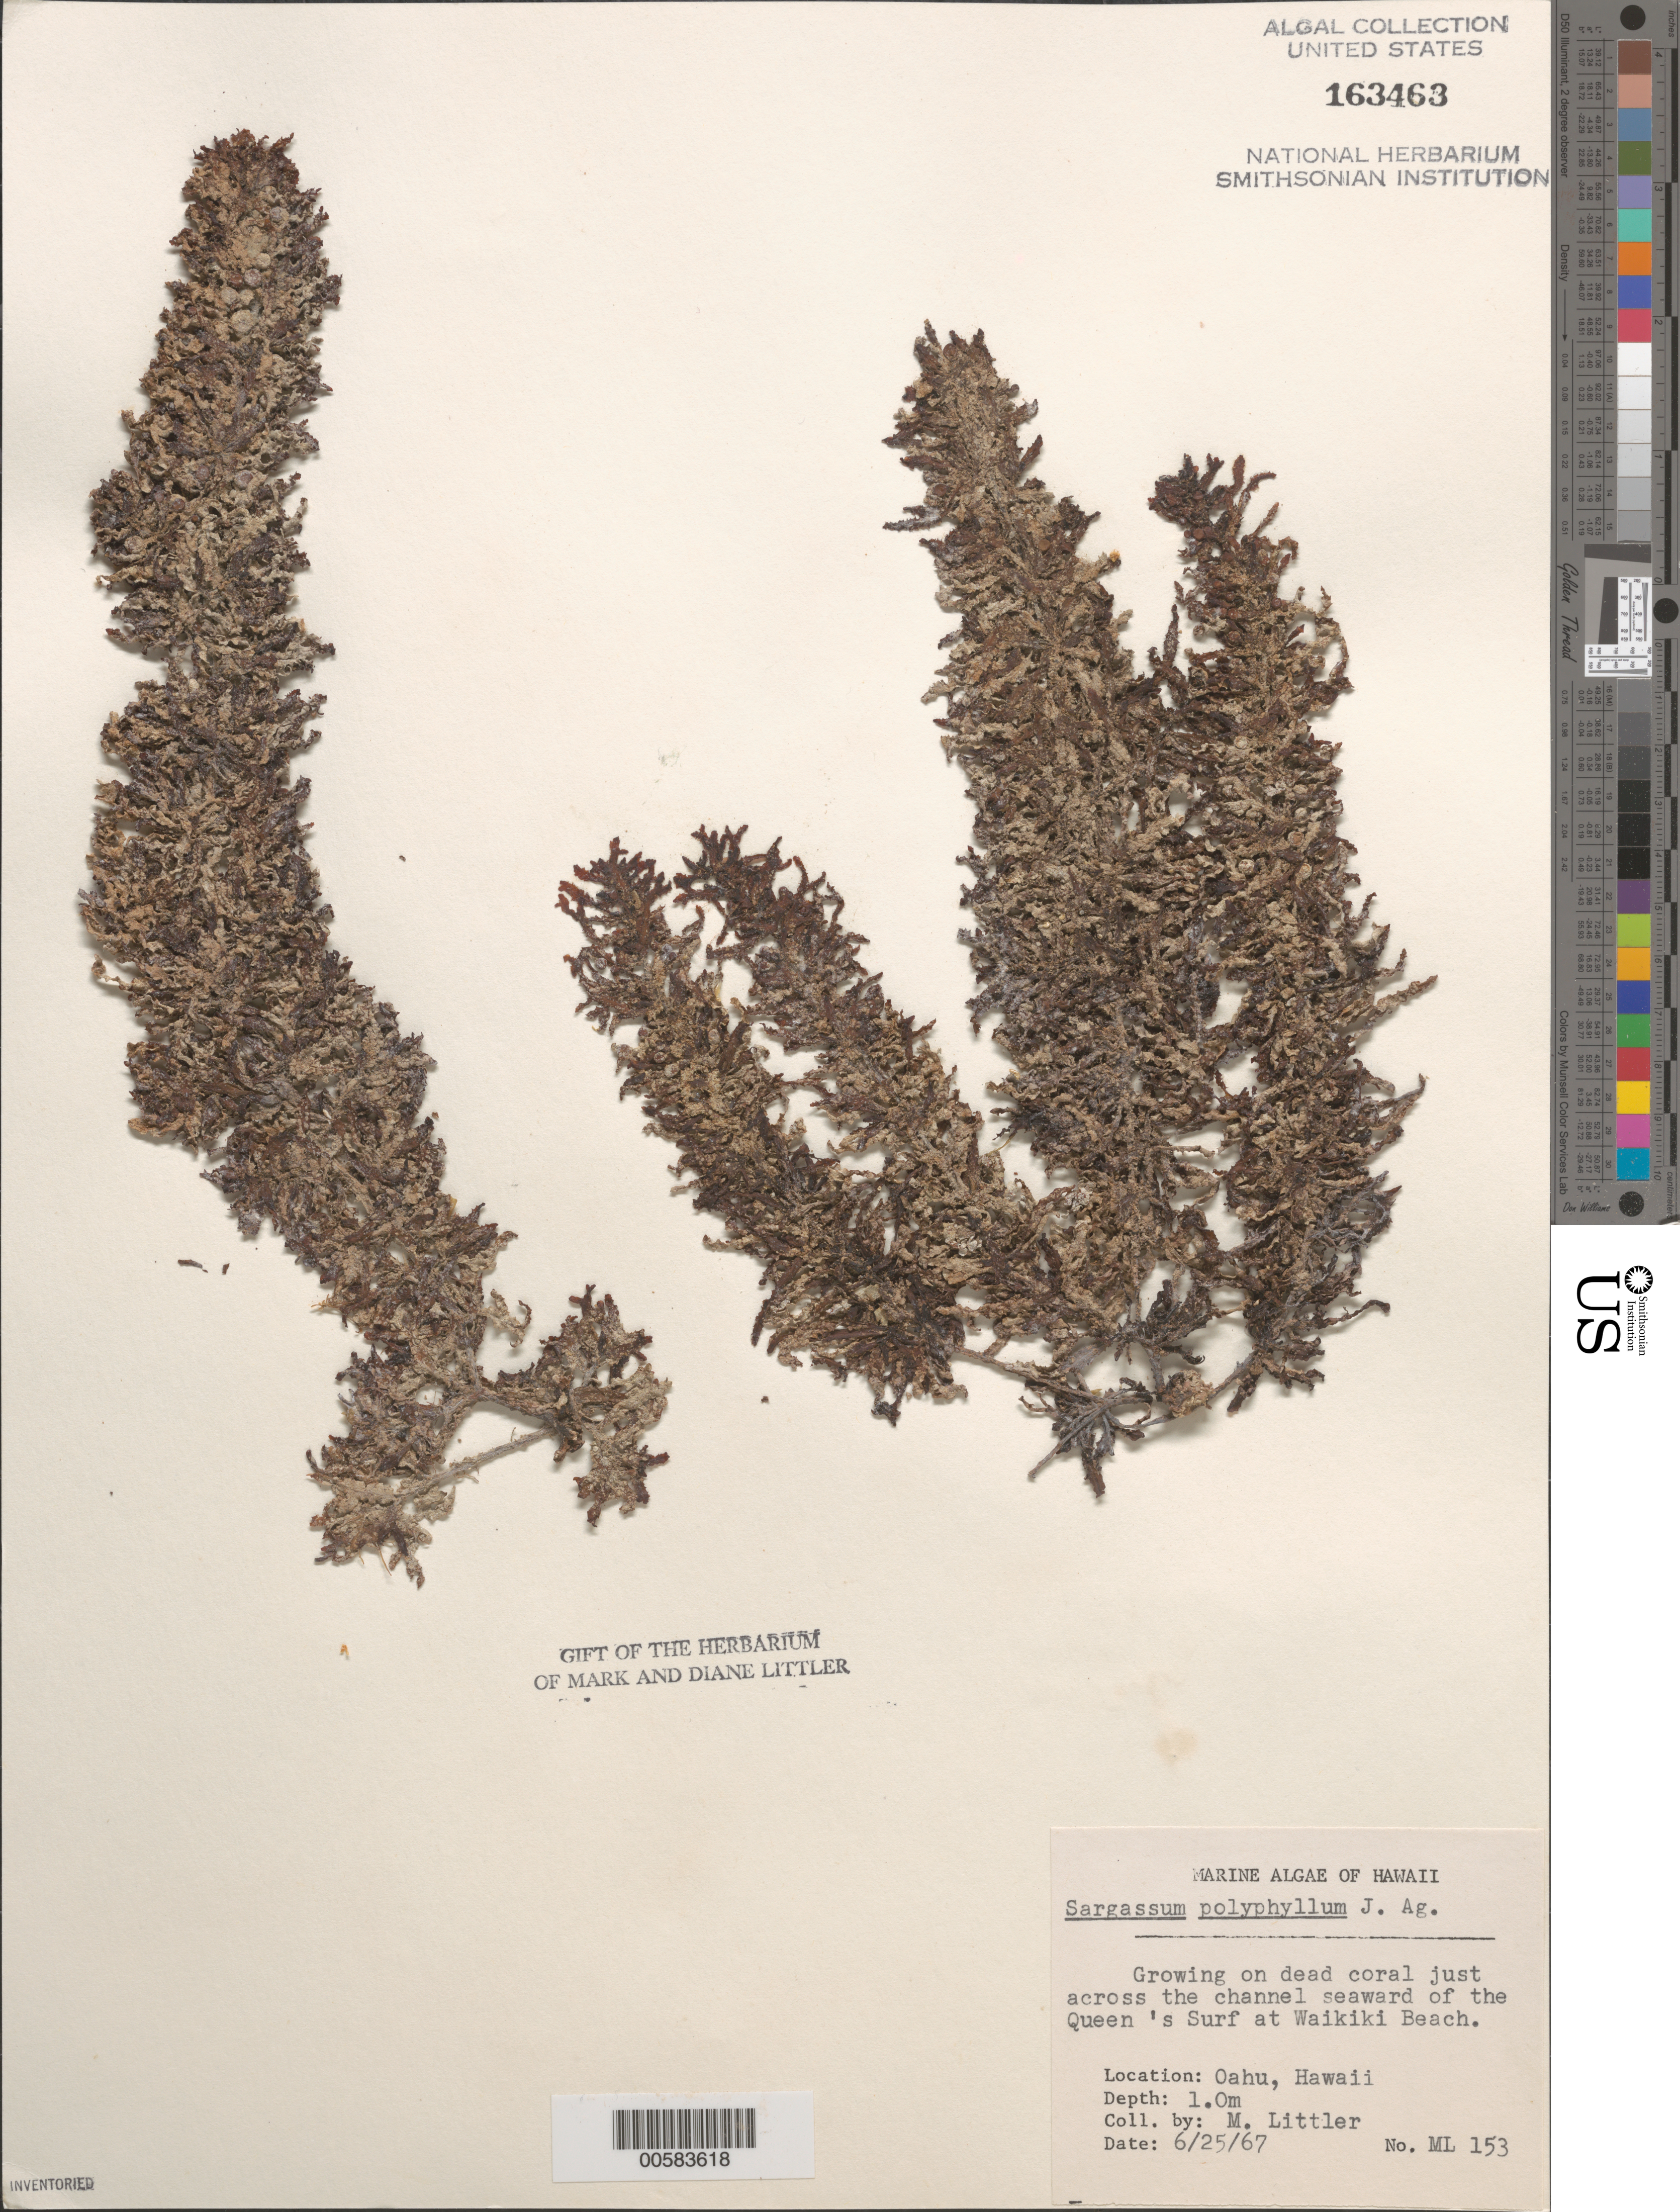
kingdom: Chromista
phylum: Ochrophyta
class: Phaeophyceae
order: Fucales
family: Sargassaceae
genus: Sargassum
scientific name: Sargassum polyphyllum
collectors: M. M. Littler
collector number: ML 153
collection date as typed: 25 Jun 1967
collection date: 1967-06-25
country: United States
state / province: Hawaii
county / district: Honolulu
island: Oahu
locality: Waikiki Beach near Queen's Surf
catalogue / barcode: US 163463